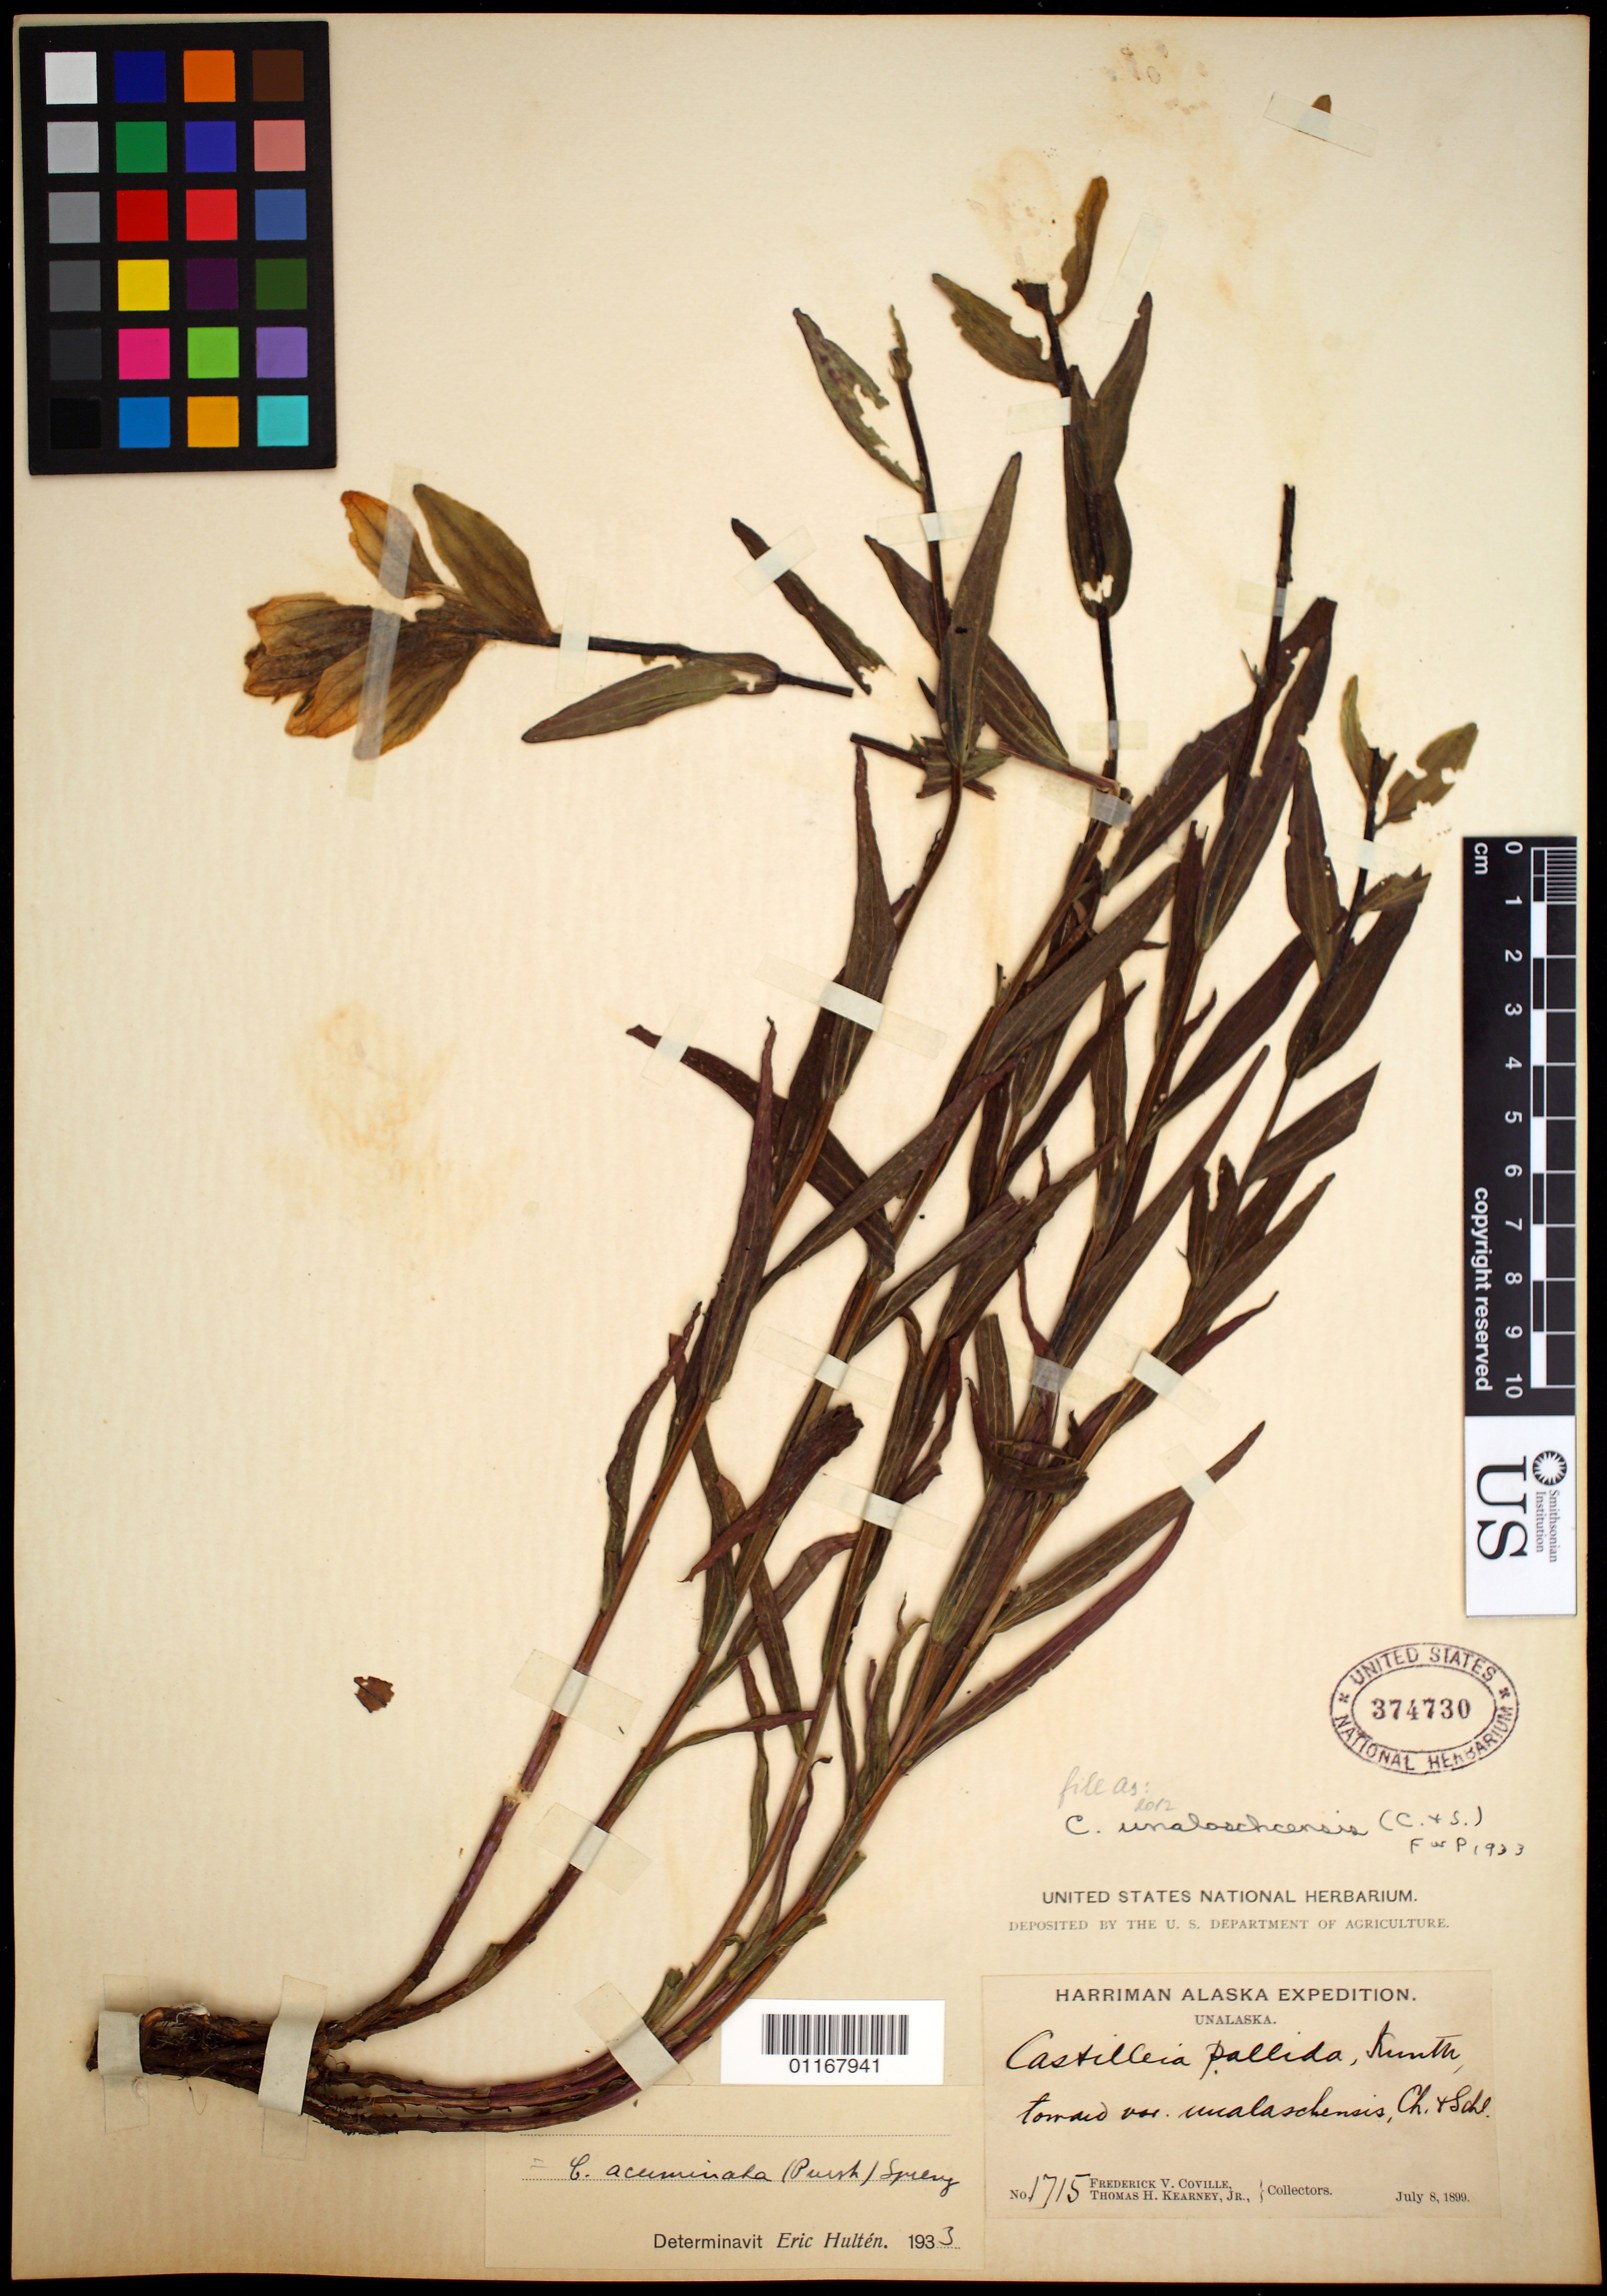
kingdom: Plantae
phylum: Tracheophyta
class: Magnoliopsida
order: Lamiales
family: Orobanchaceae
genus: Castilleja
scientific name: Castilleja unalaschcensis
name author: (Cham. & Schltdl.) Malte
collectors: F. V. Coville & T. H. Kearney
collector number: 1715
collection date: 1899-07-08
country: United States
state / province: Alaska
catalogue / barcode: US 374730